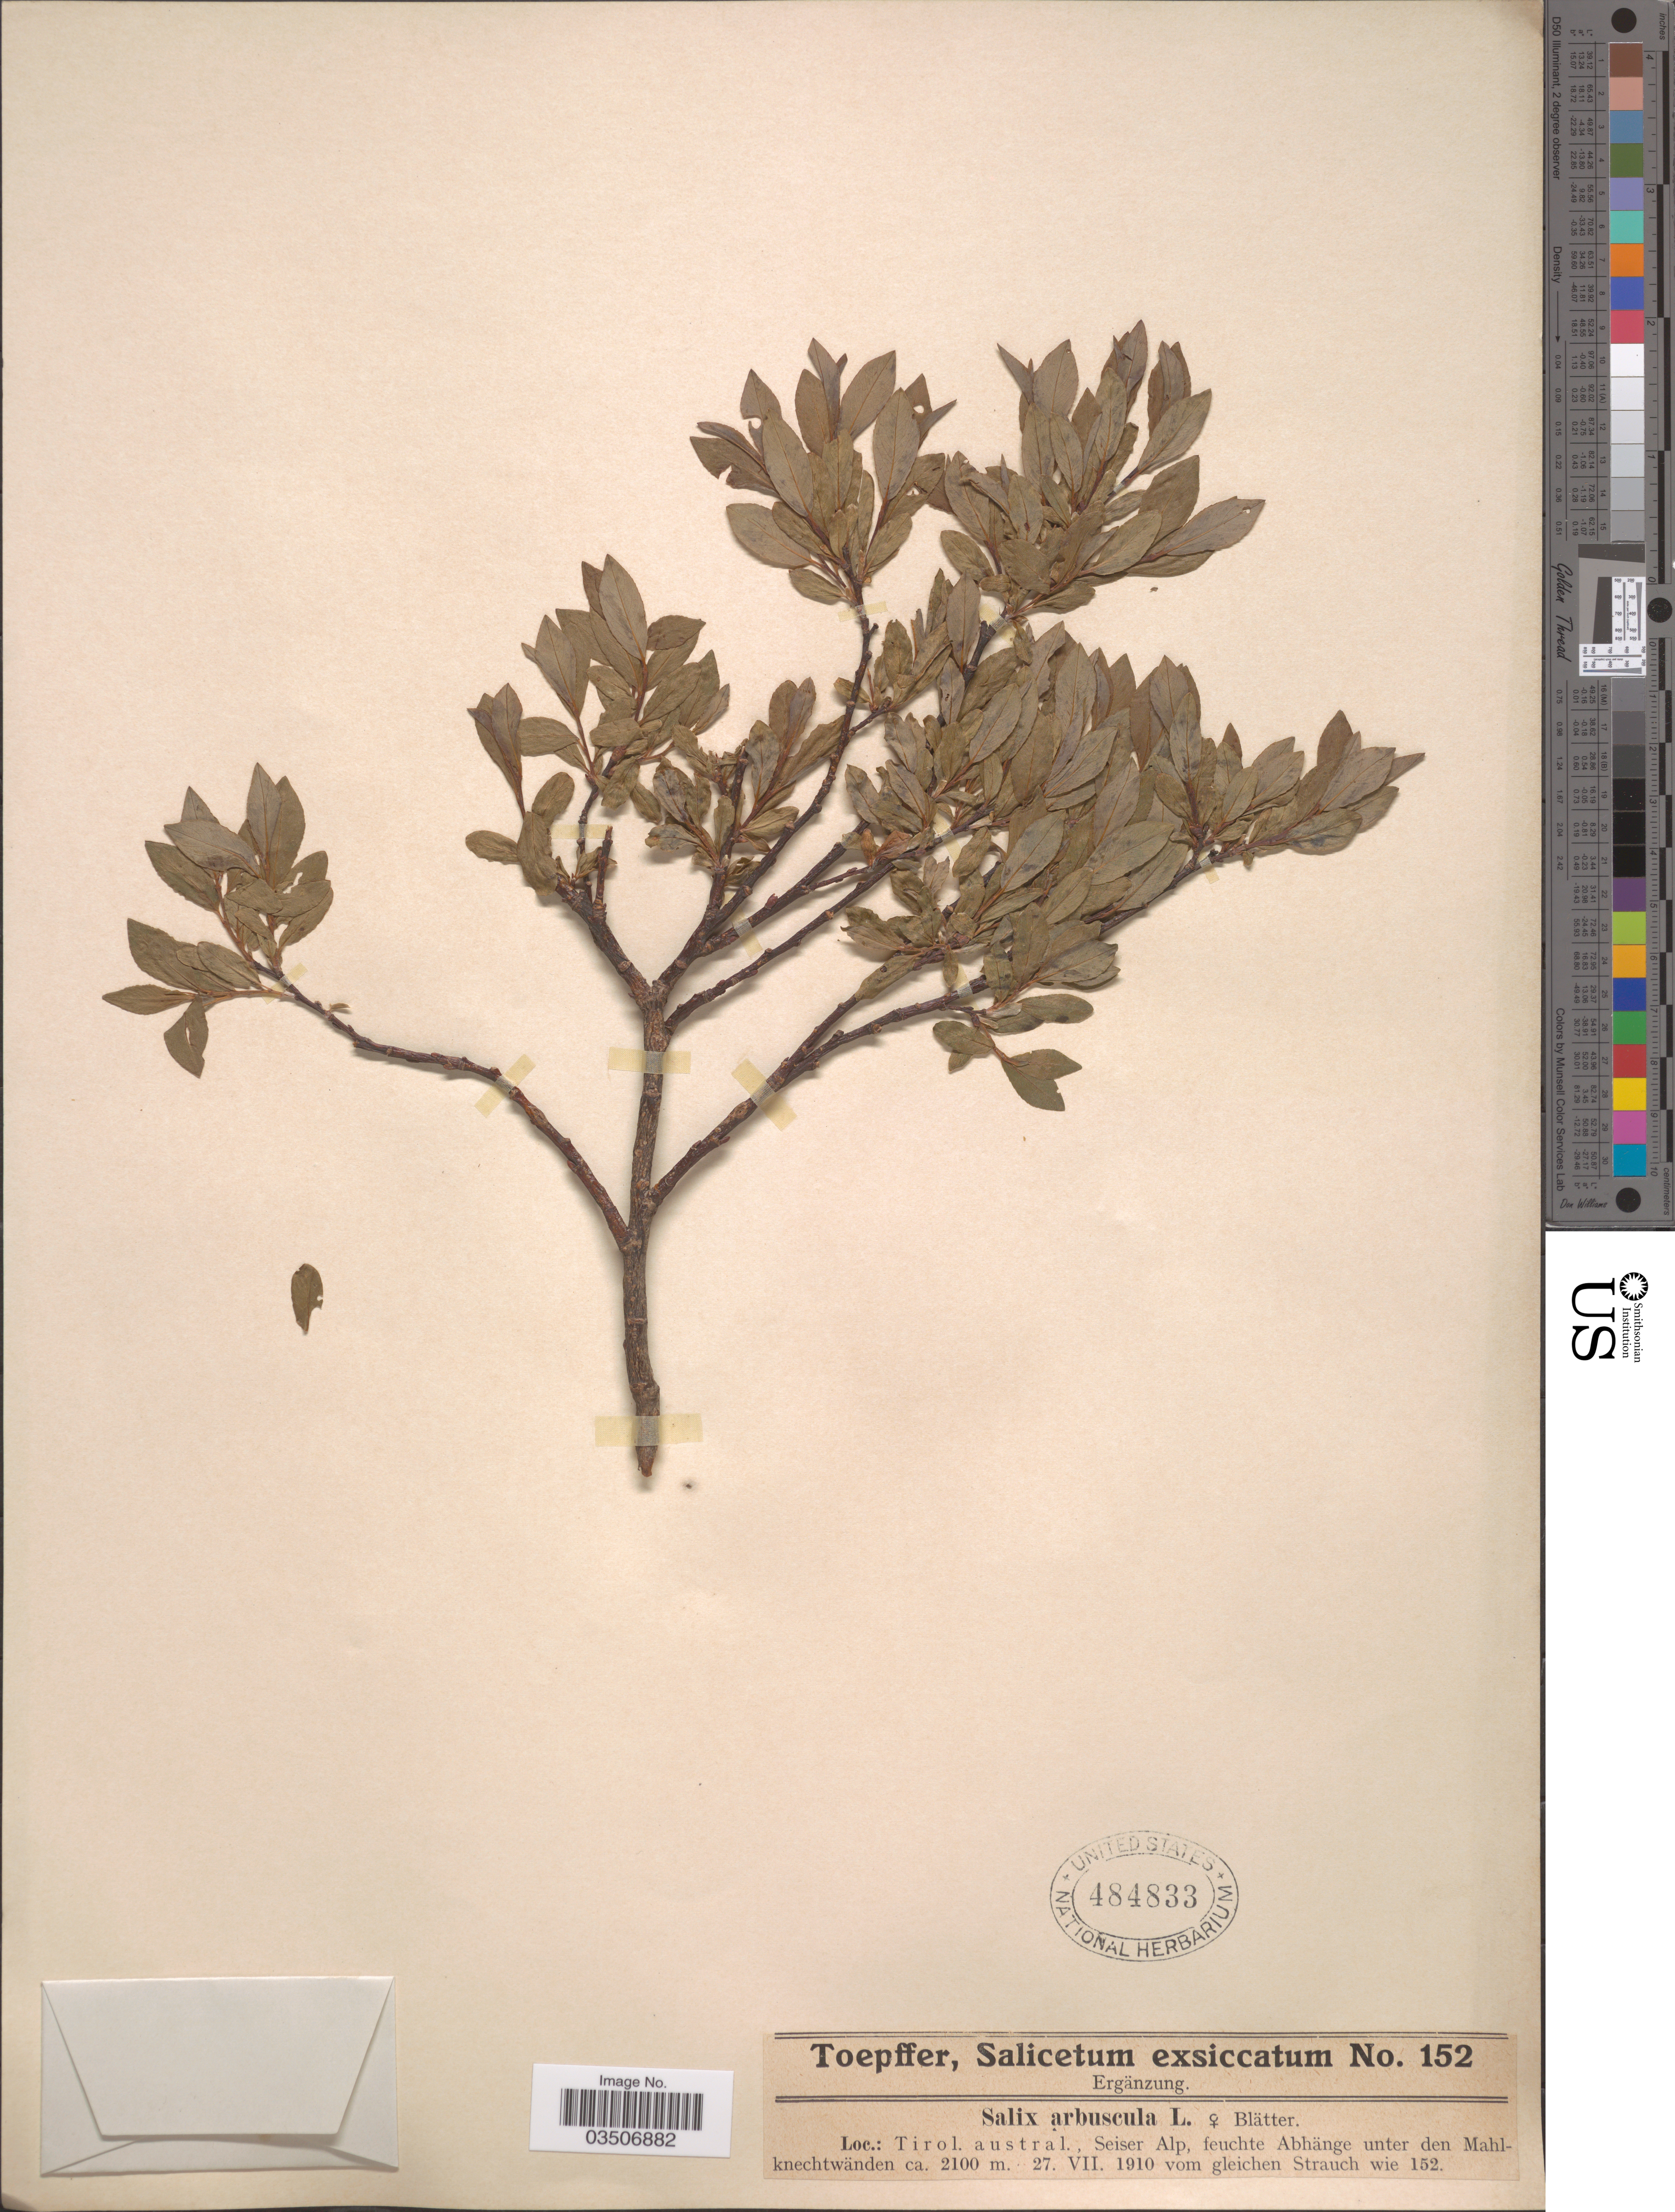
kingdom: Plantae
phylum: Tracheophyta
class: Magnoliopsida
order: Malpighiales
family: Salicaceae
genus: Salix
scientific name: Salix arbuscula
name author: L.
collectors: A. Toepffer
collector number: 152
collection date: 1910-07-27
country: Austria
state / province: Styria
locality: Tirol. austral., Seiser Alp, feuchte Abhänge unter den Mahlknechtwänden.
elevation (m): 2100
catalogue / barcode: US 484833